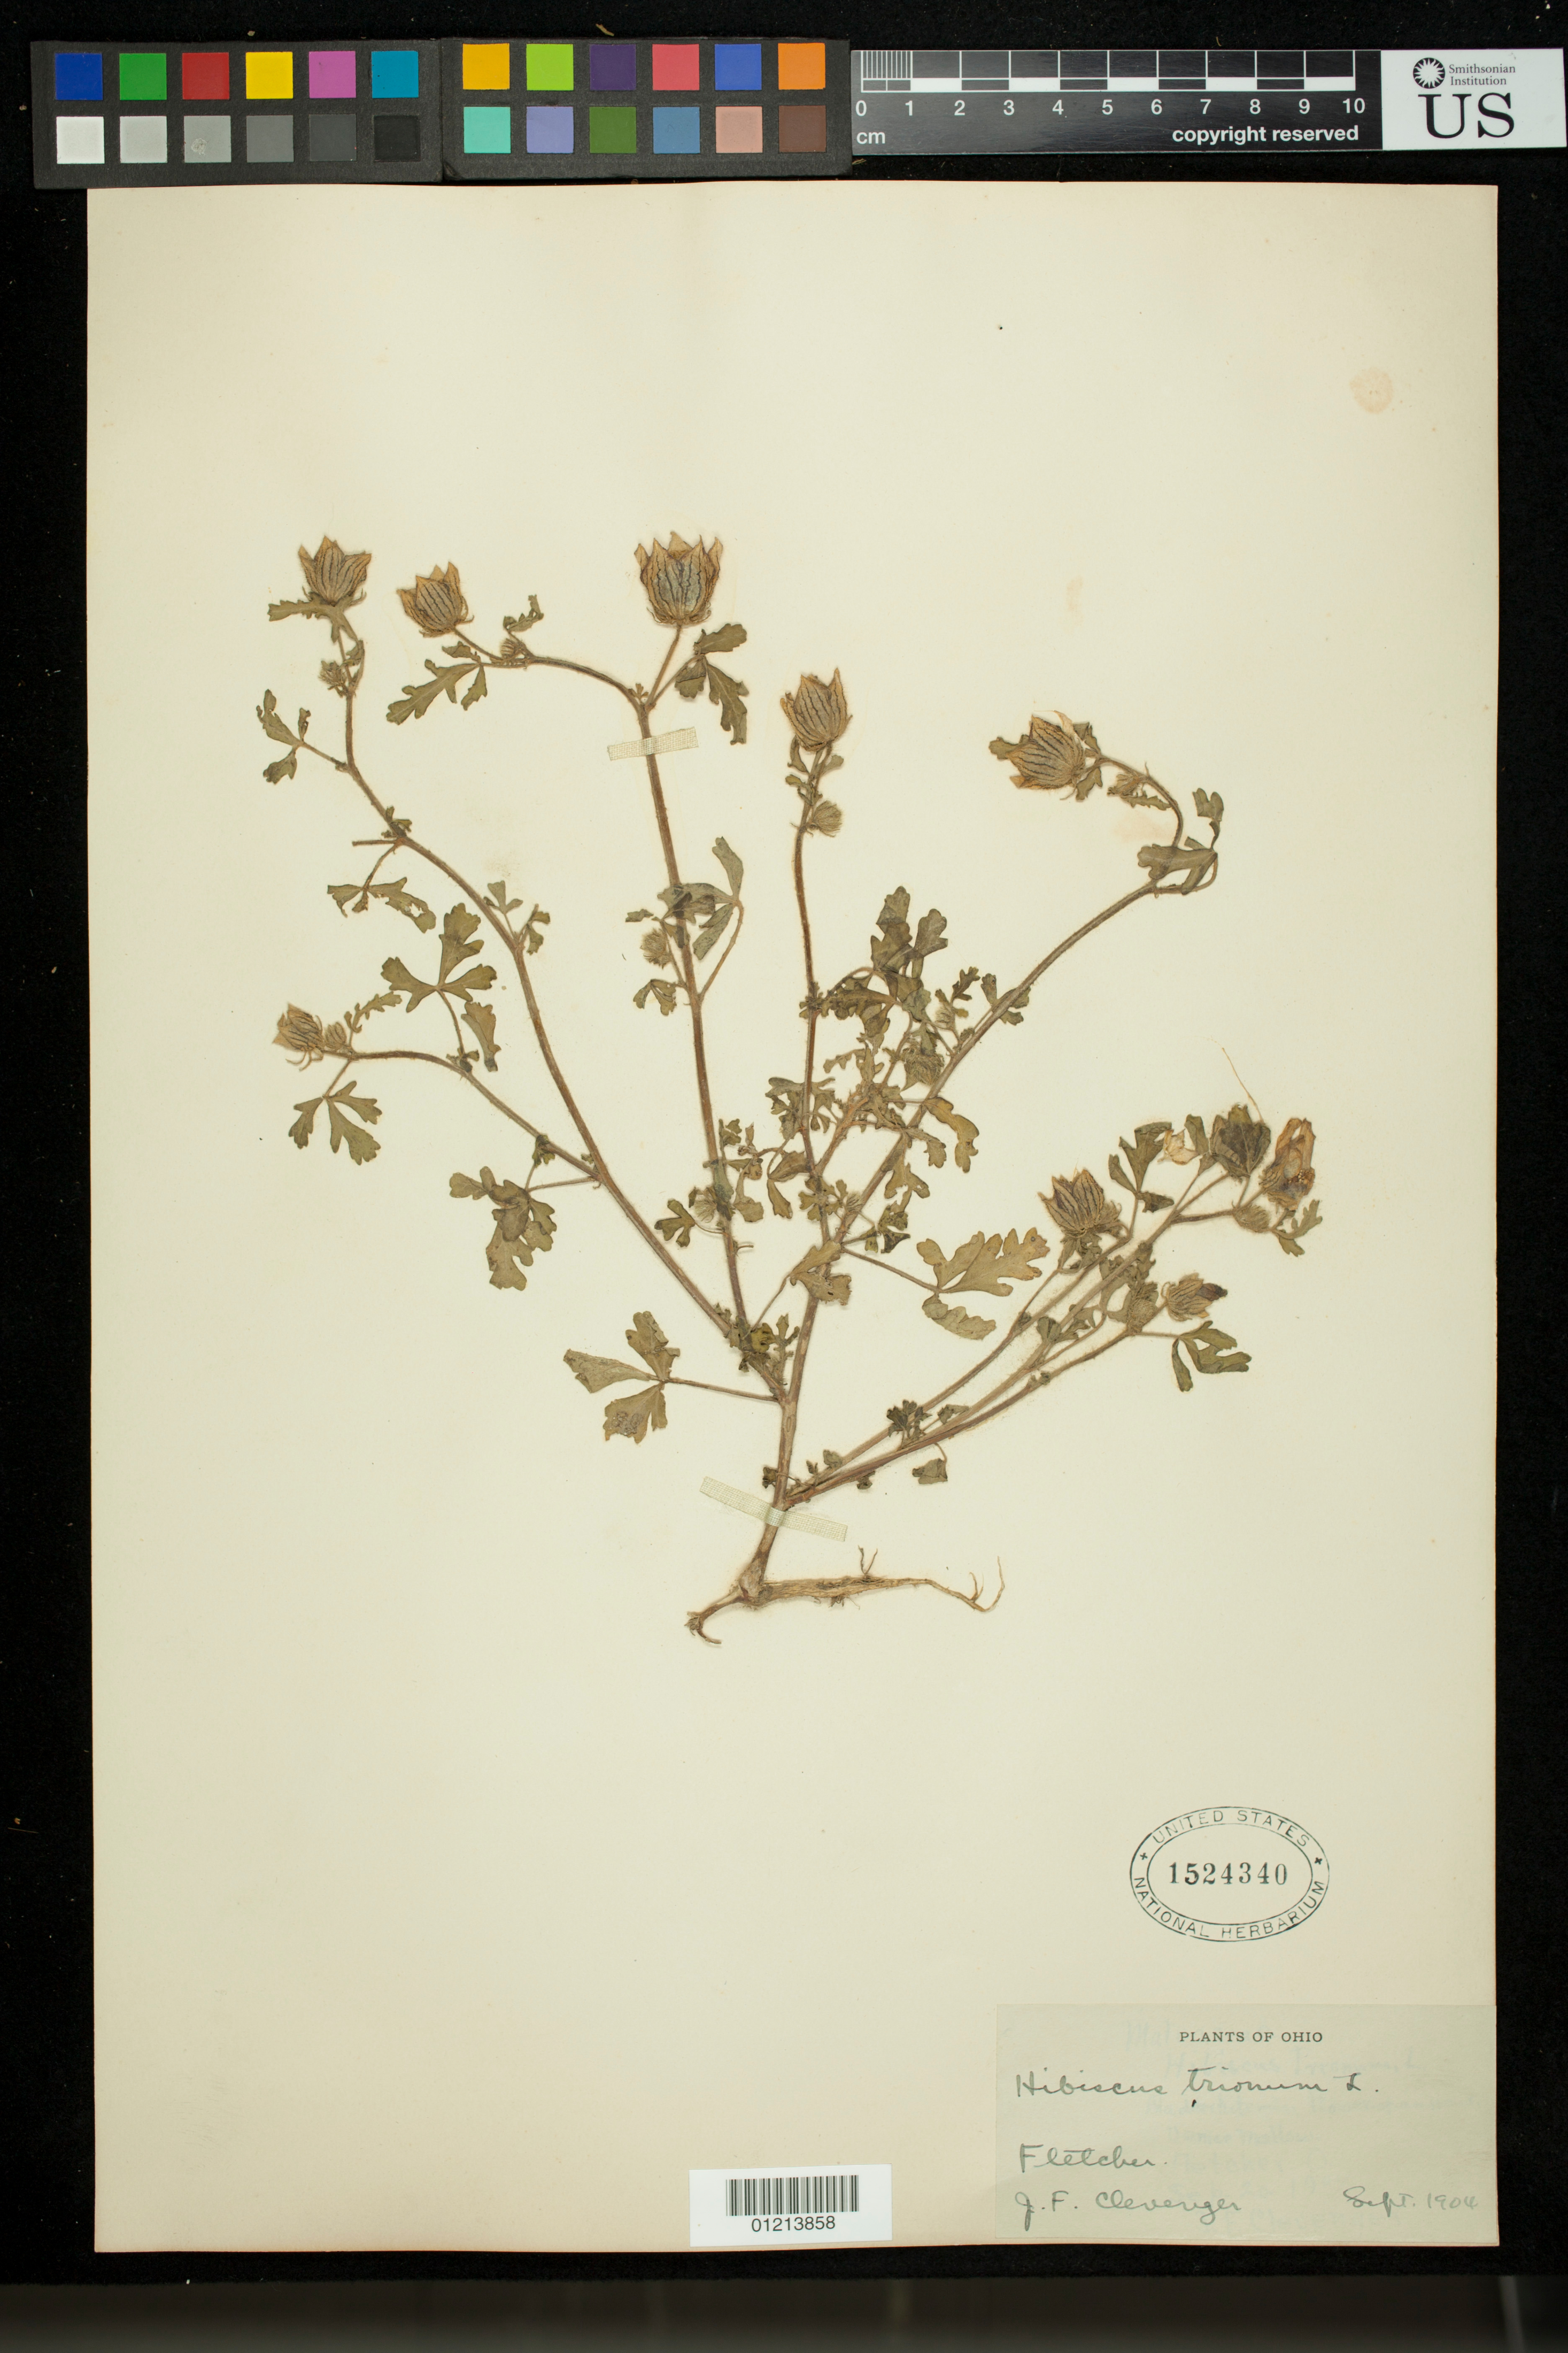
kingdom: Plantae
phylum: Tracheophyta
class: Magnoliopsida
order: Malvales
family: Malvaceae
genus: Hibiscus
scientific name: Hibiscus trionum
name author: L.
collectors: J. F. Clevenger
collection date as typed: Sep 1904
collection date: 1904-09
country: United States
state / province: Ohio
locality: Fletcher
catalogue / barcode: US 1524340